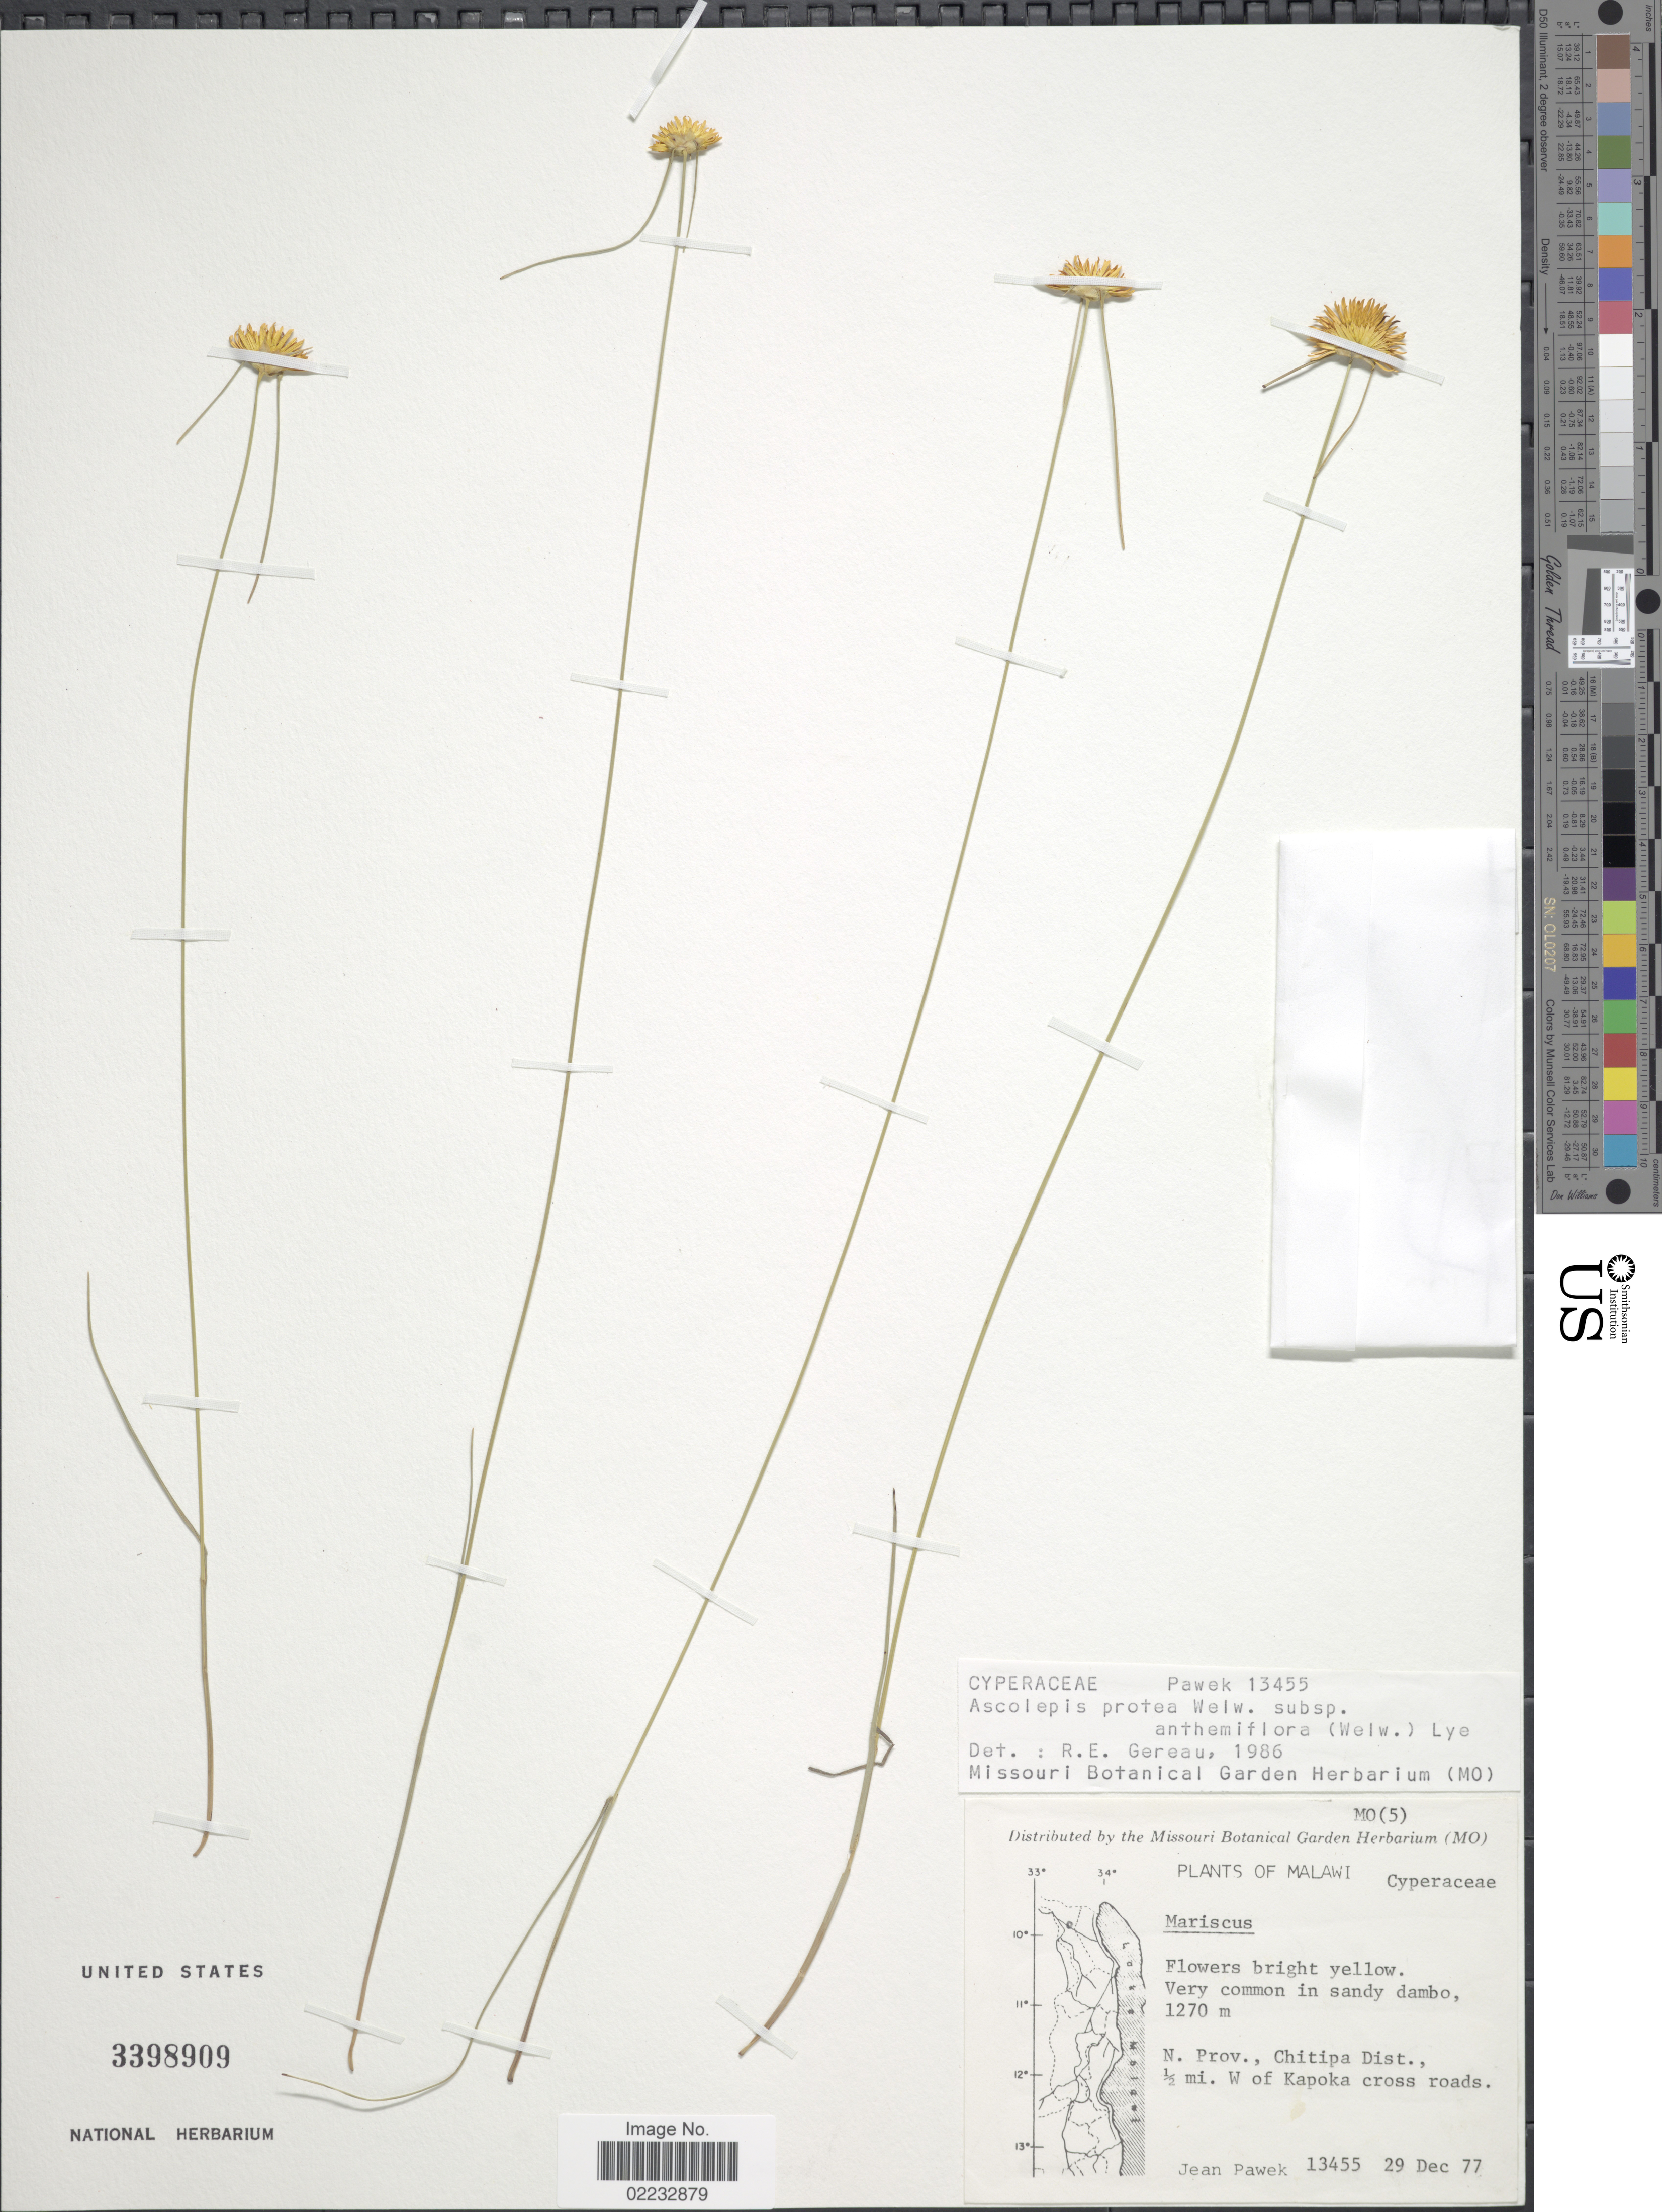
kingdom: Plantae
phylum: Tracheophyta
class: Liliopsida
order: Poales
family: Cyperaceae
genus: Cyperus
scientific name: Cyperus proteus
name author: (Welw.) Bauters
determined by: Strong, Mark T., (BOT), Smithsonian Institution - National Museum of Natural History (UNITED STATES)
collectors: J. Pawek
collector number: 13455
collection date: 1977-12-29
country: Malawi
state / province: Northern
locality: Chitipa Dist., 1/2 mi. W of Kapoka cross roads.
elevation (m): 1270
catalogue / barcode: US 3398909